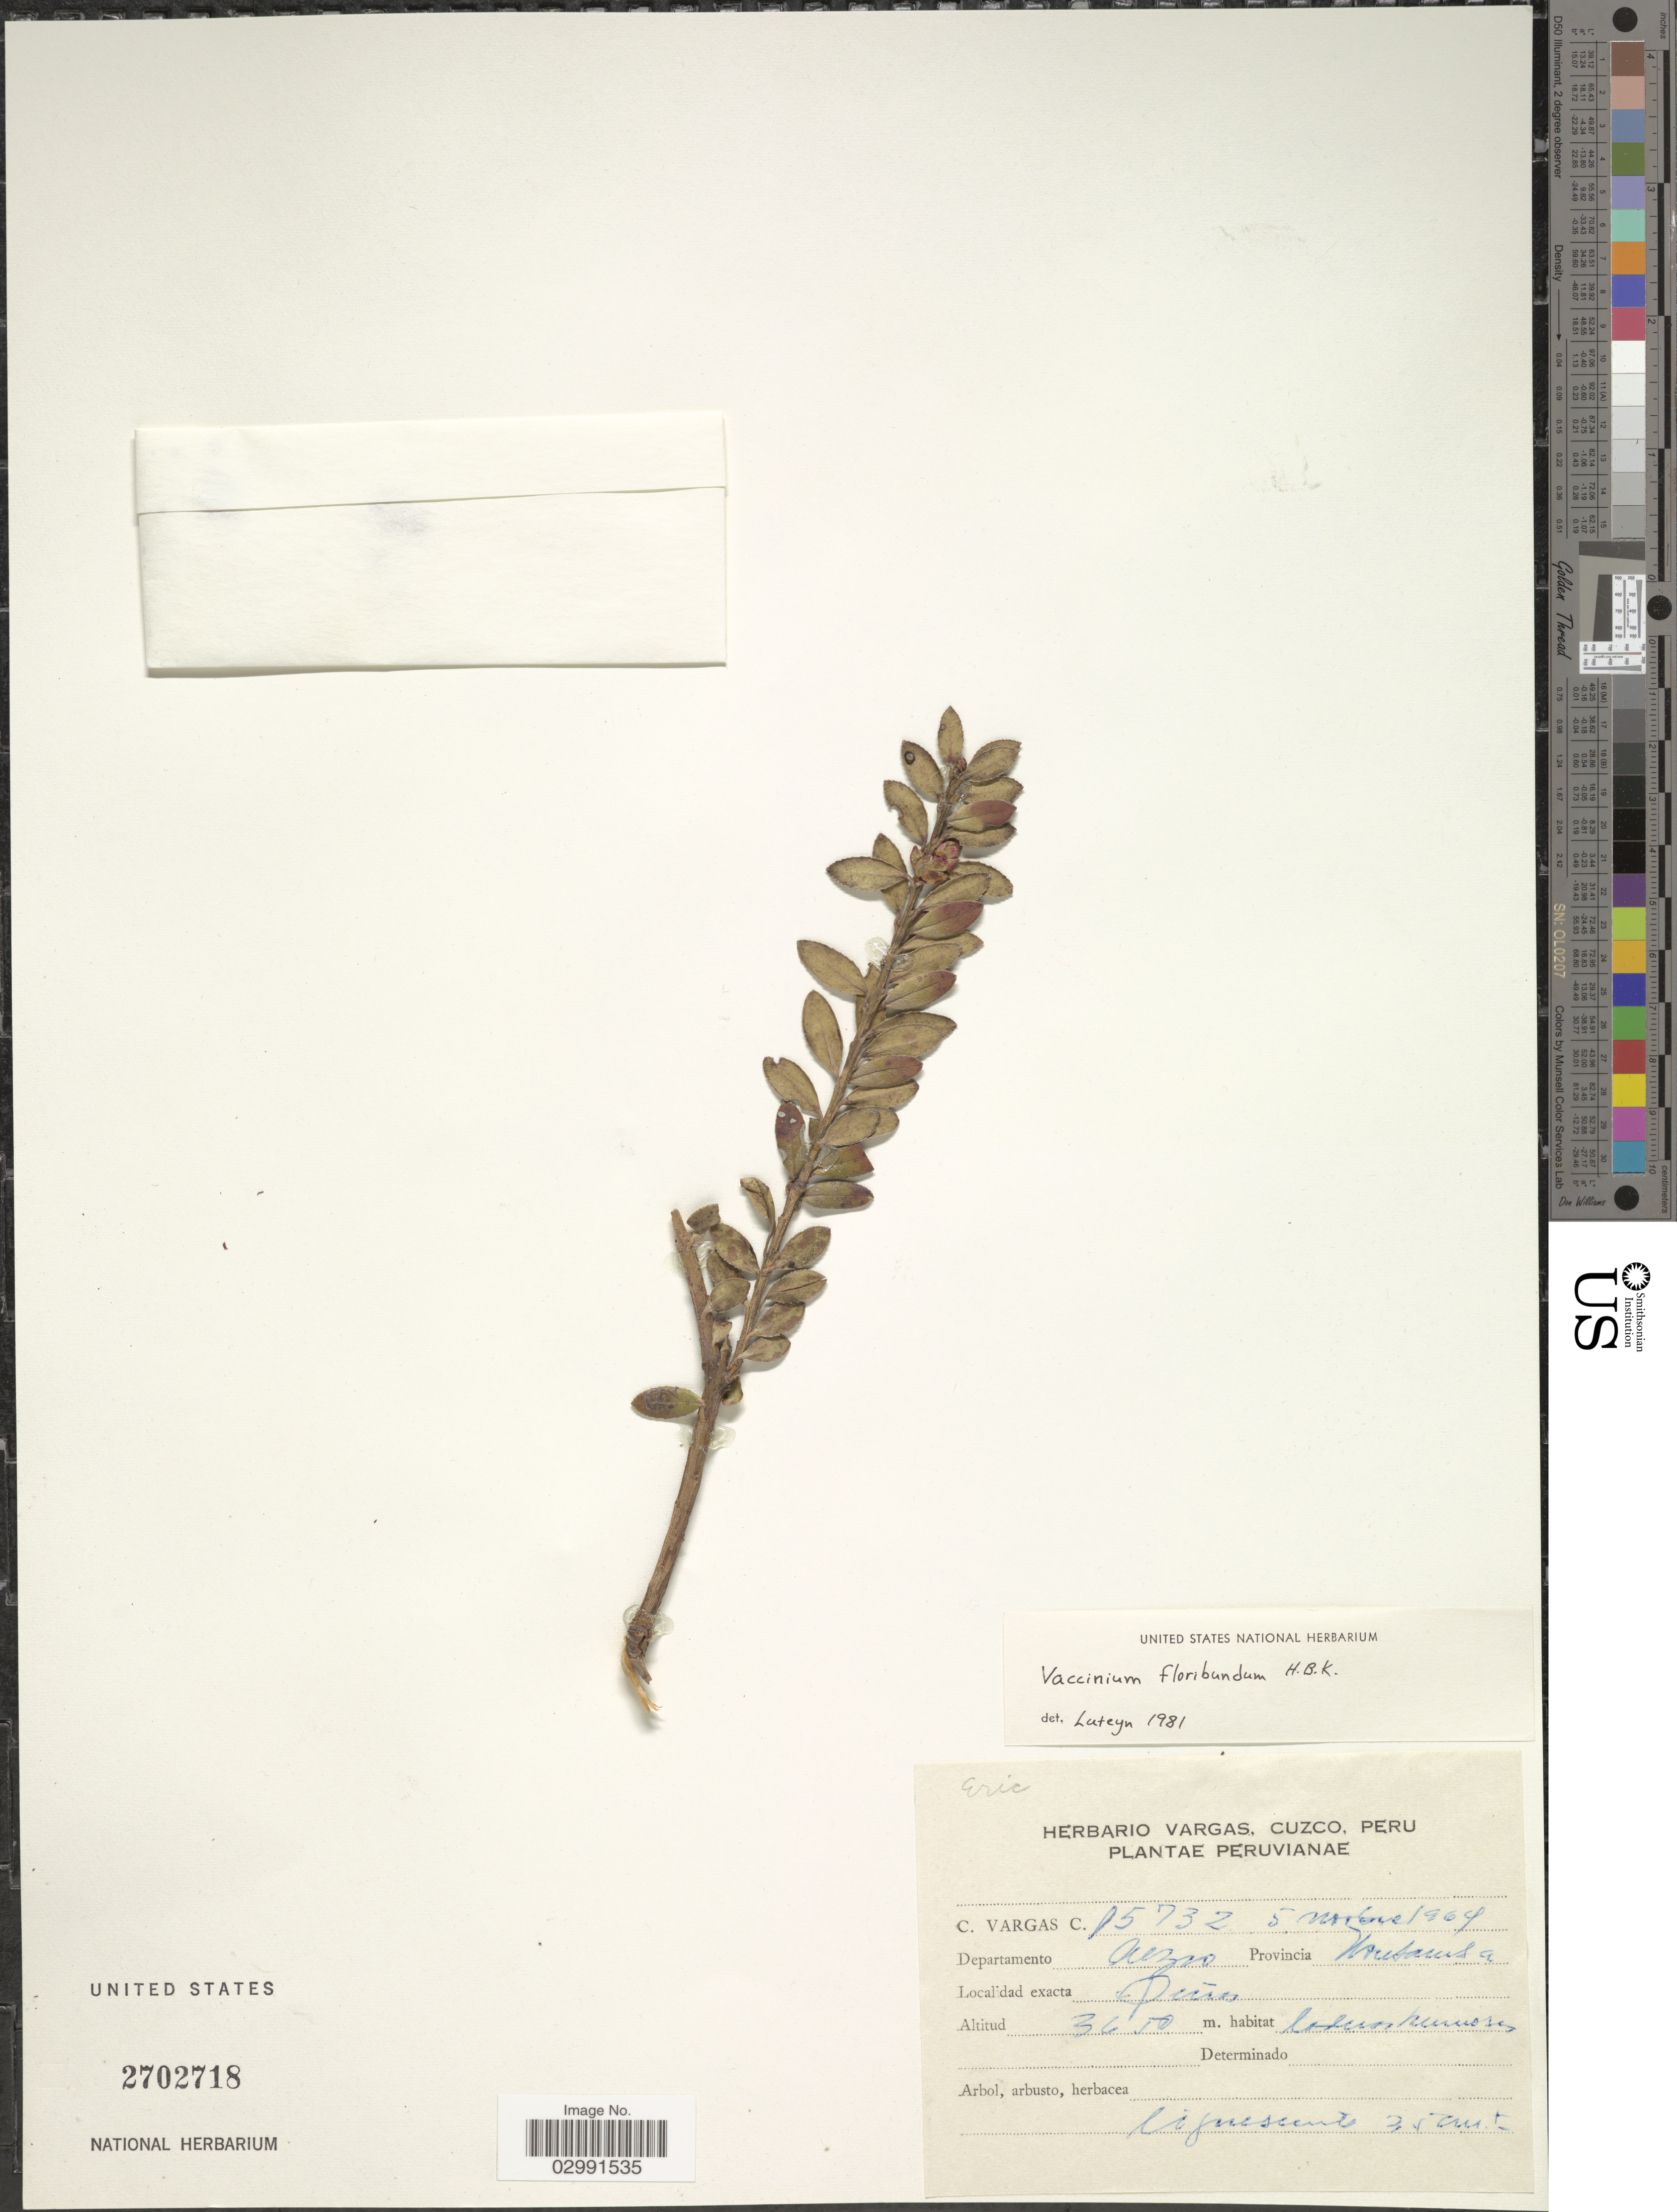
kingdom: Plantae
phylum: Tracheophyta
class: Magnoliopsida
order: Ericales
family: Ericaceae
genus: Vaccinium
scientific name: Vaccinium floribundum var. marginatum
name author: Kunth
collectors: C. Vargas Calderón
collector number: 15732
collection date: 1964-11-05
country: Peru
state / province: Cusco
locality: Departamento Cuzco, Provincia Urubamba, Puno.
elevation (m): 3650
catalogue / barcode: US 2702718